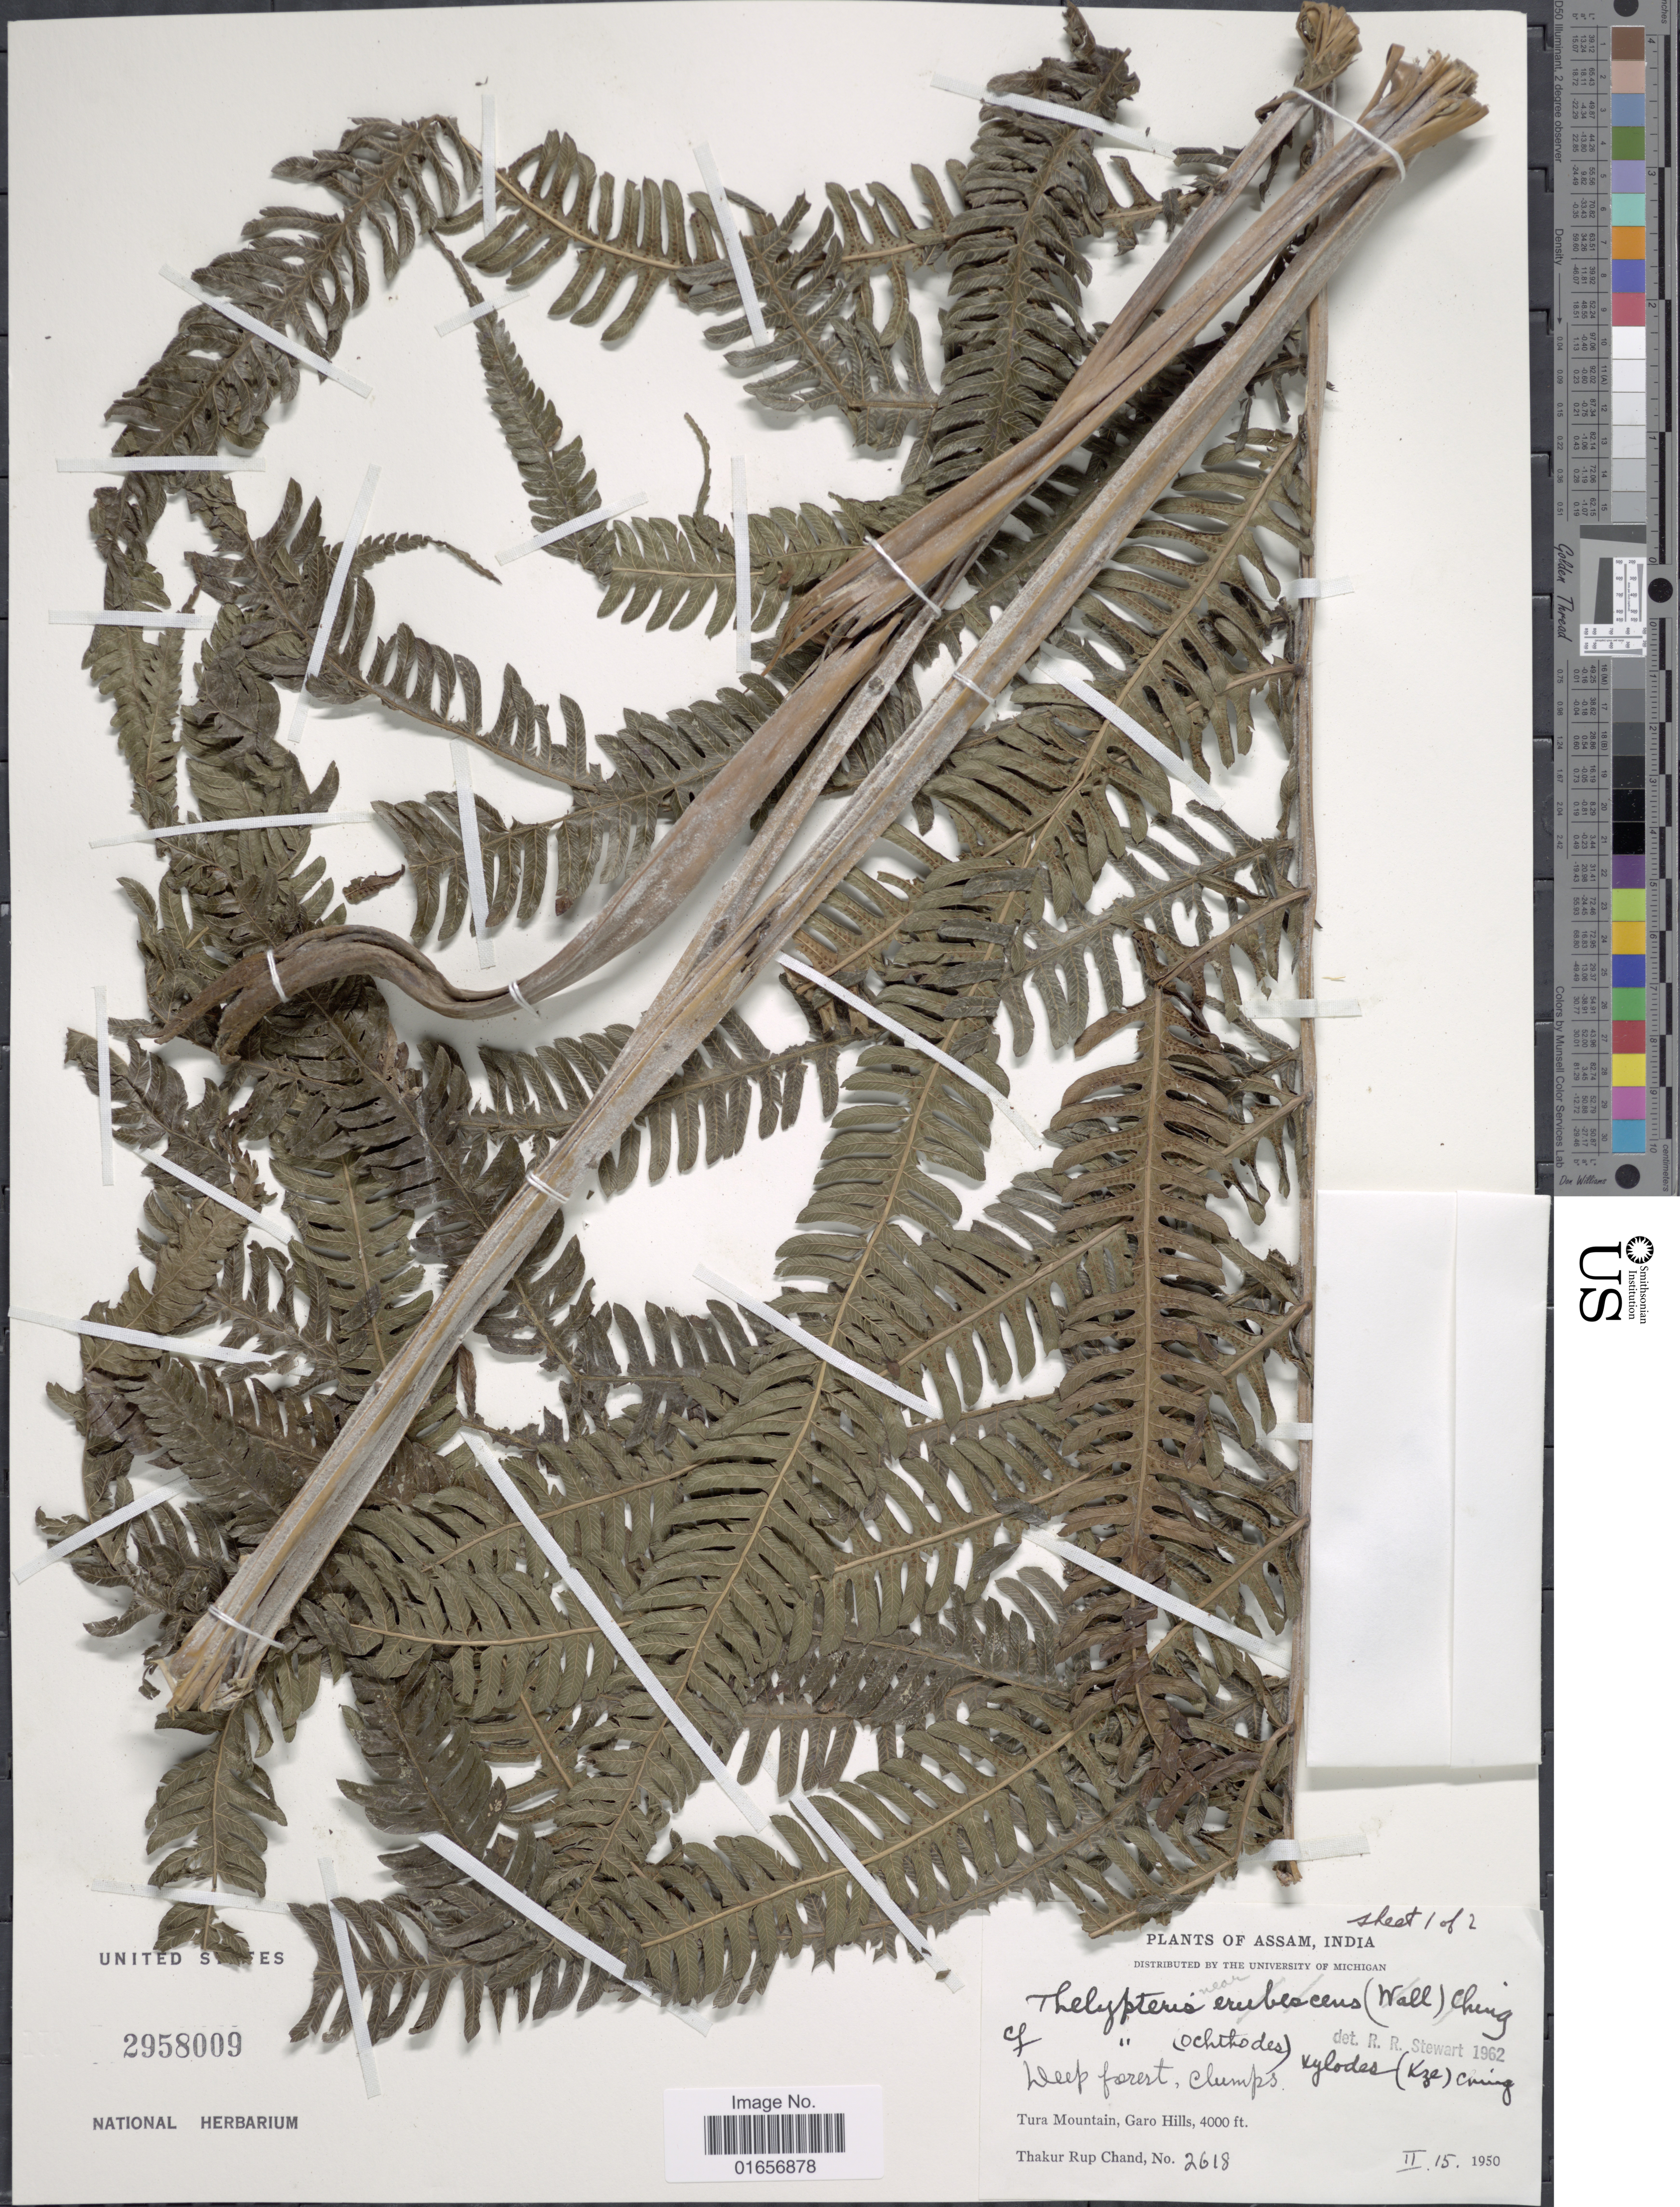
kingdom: Plantae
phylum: Tracheophyta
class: Polypodiopsida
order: Polypodiales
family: Thelypteridaceae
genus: Pseudocyclosorus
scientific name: Pseudocyclosorus tylodes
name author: (Kunze) Ching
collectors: T. R. Chand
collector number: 2618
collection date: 1950-02-15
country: India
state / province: Meghalaya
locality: Assam, Tura Mountain, Garo Hills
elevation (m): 1219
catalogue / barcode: US 2958009